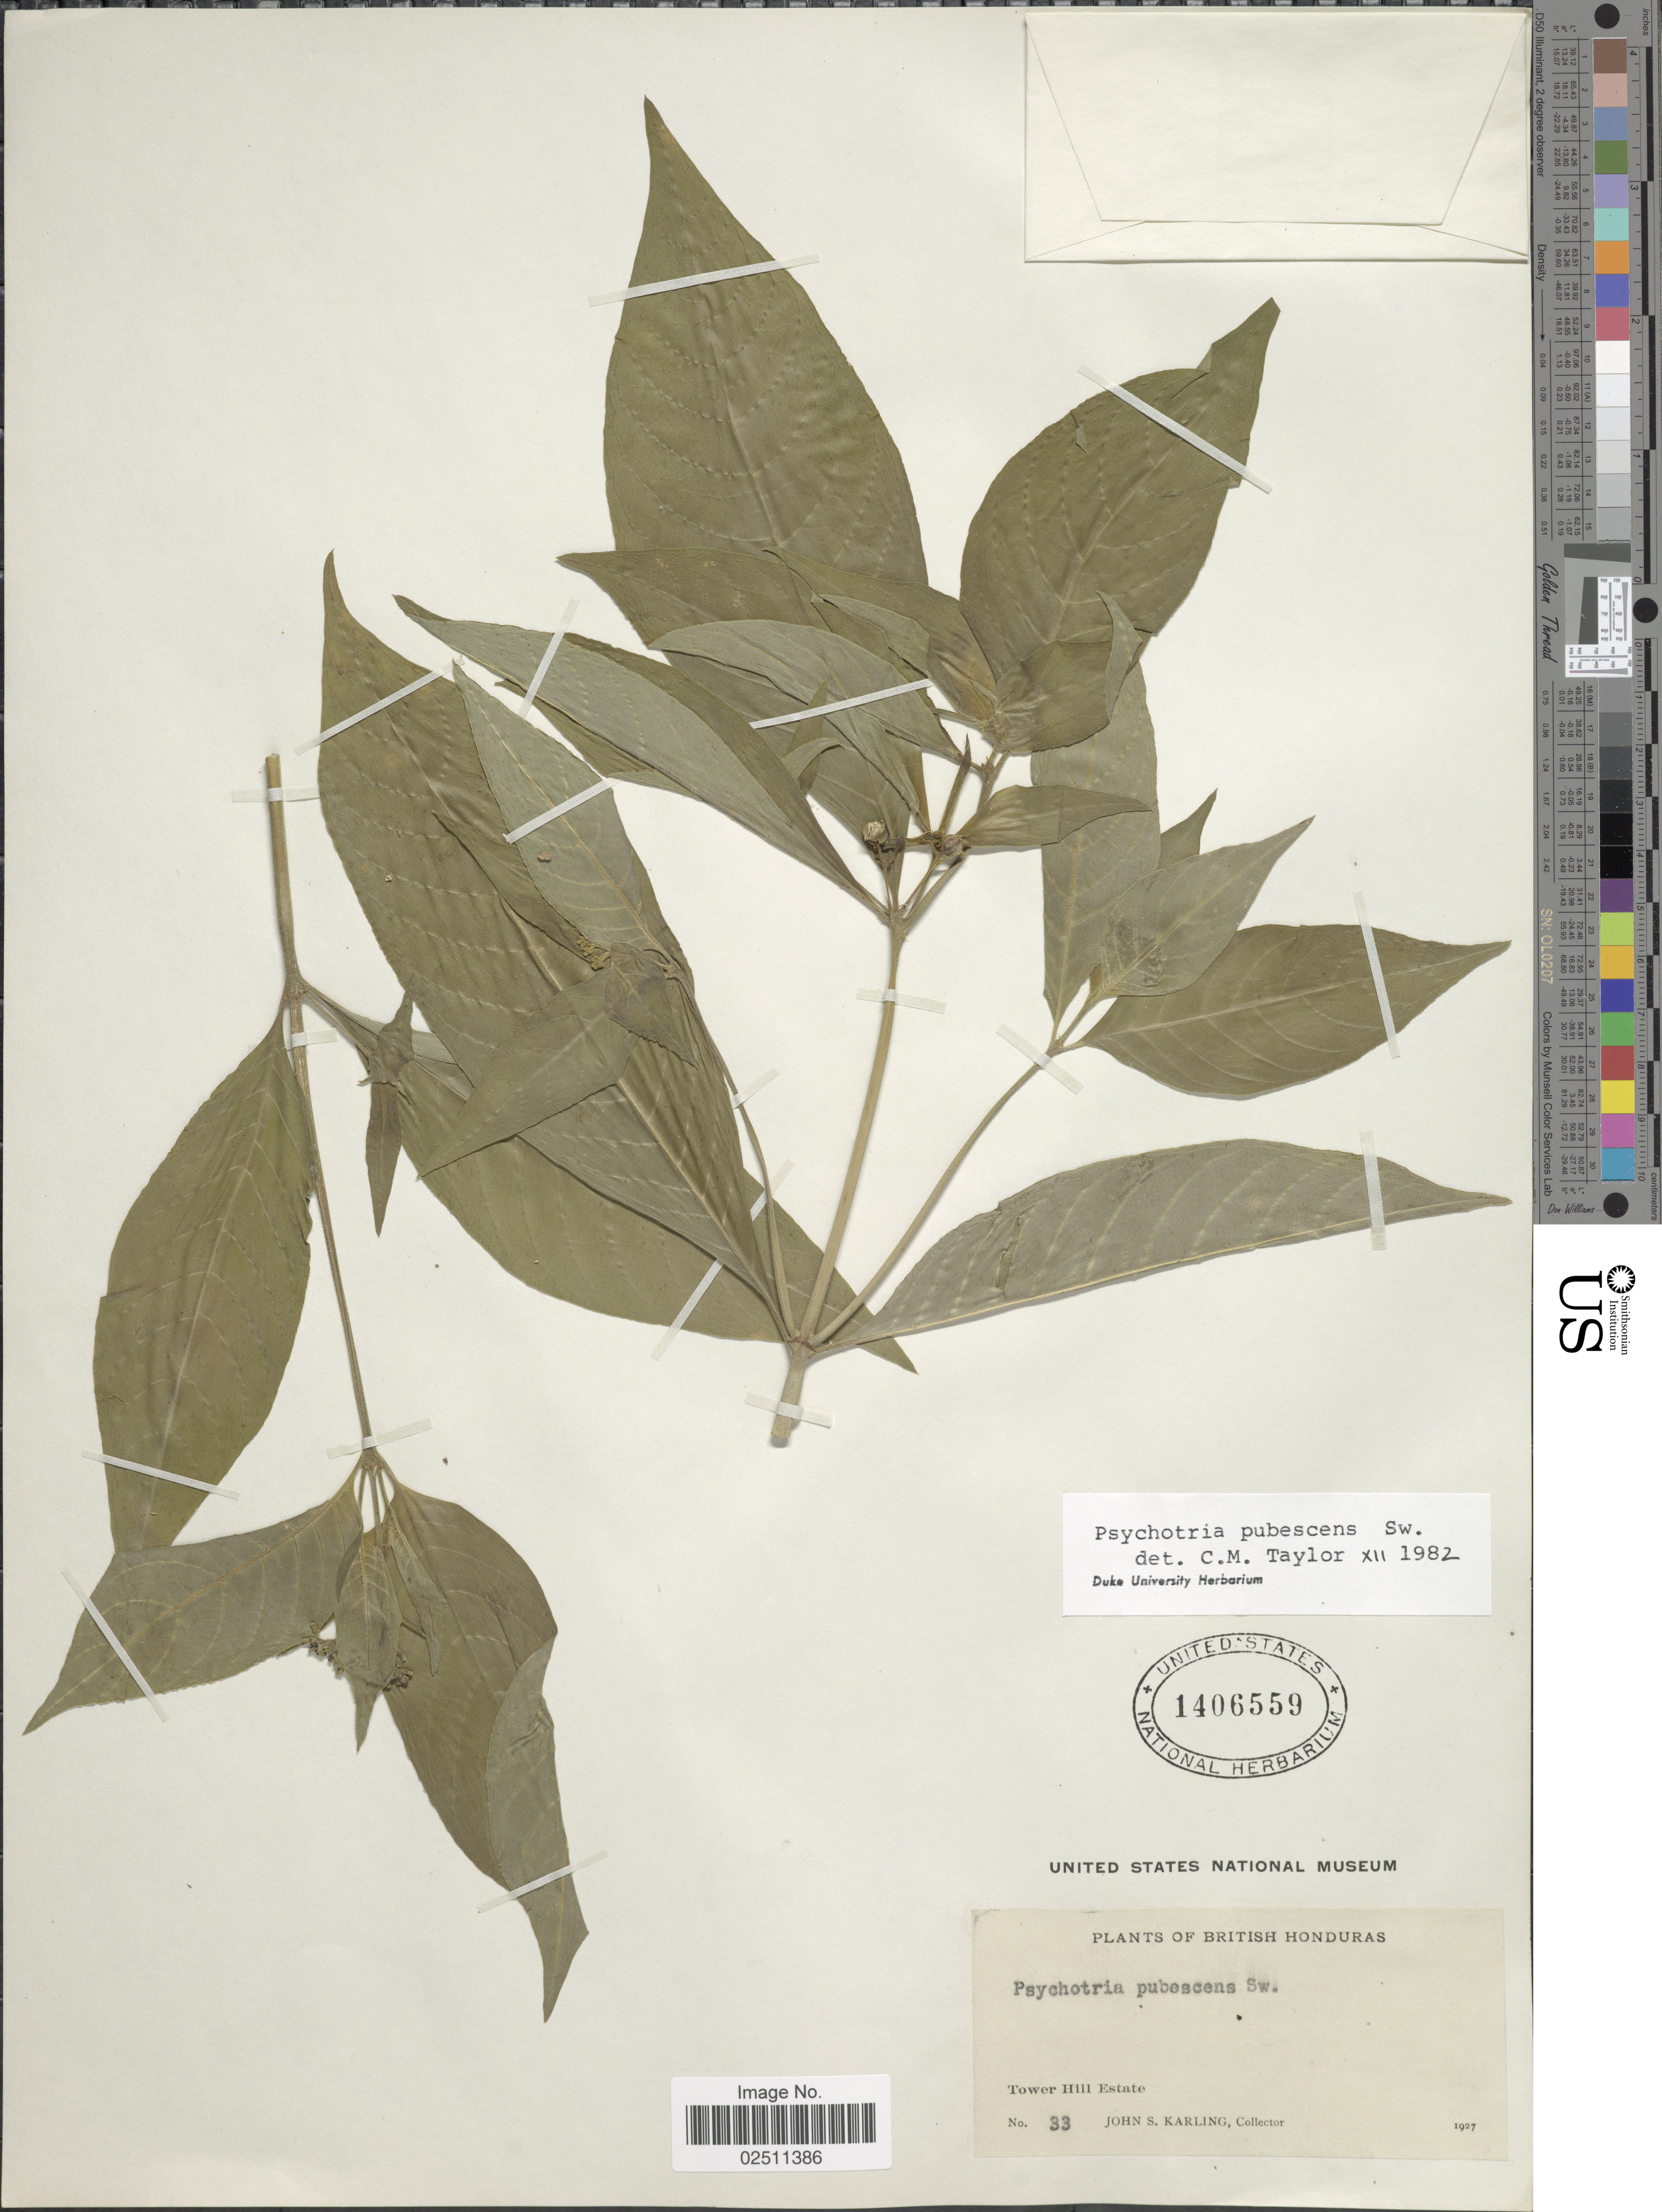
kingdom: Plantae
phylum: Tracheophyta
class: Magnoliopsida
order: Gentianales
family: Rubiaceae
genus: Psychotria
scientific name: Psychotria pubescens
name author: Sw.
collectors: J. Karling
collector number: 33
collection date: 1927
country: Belize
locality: British Honduras, Tower Hill Estate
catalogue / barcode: US 1406559